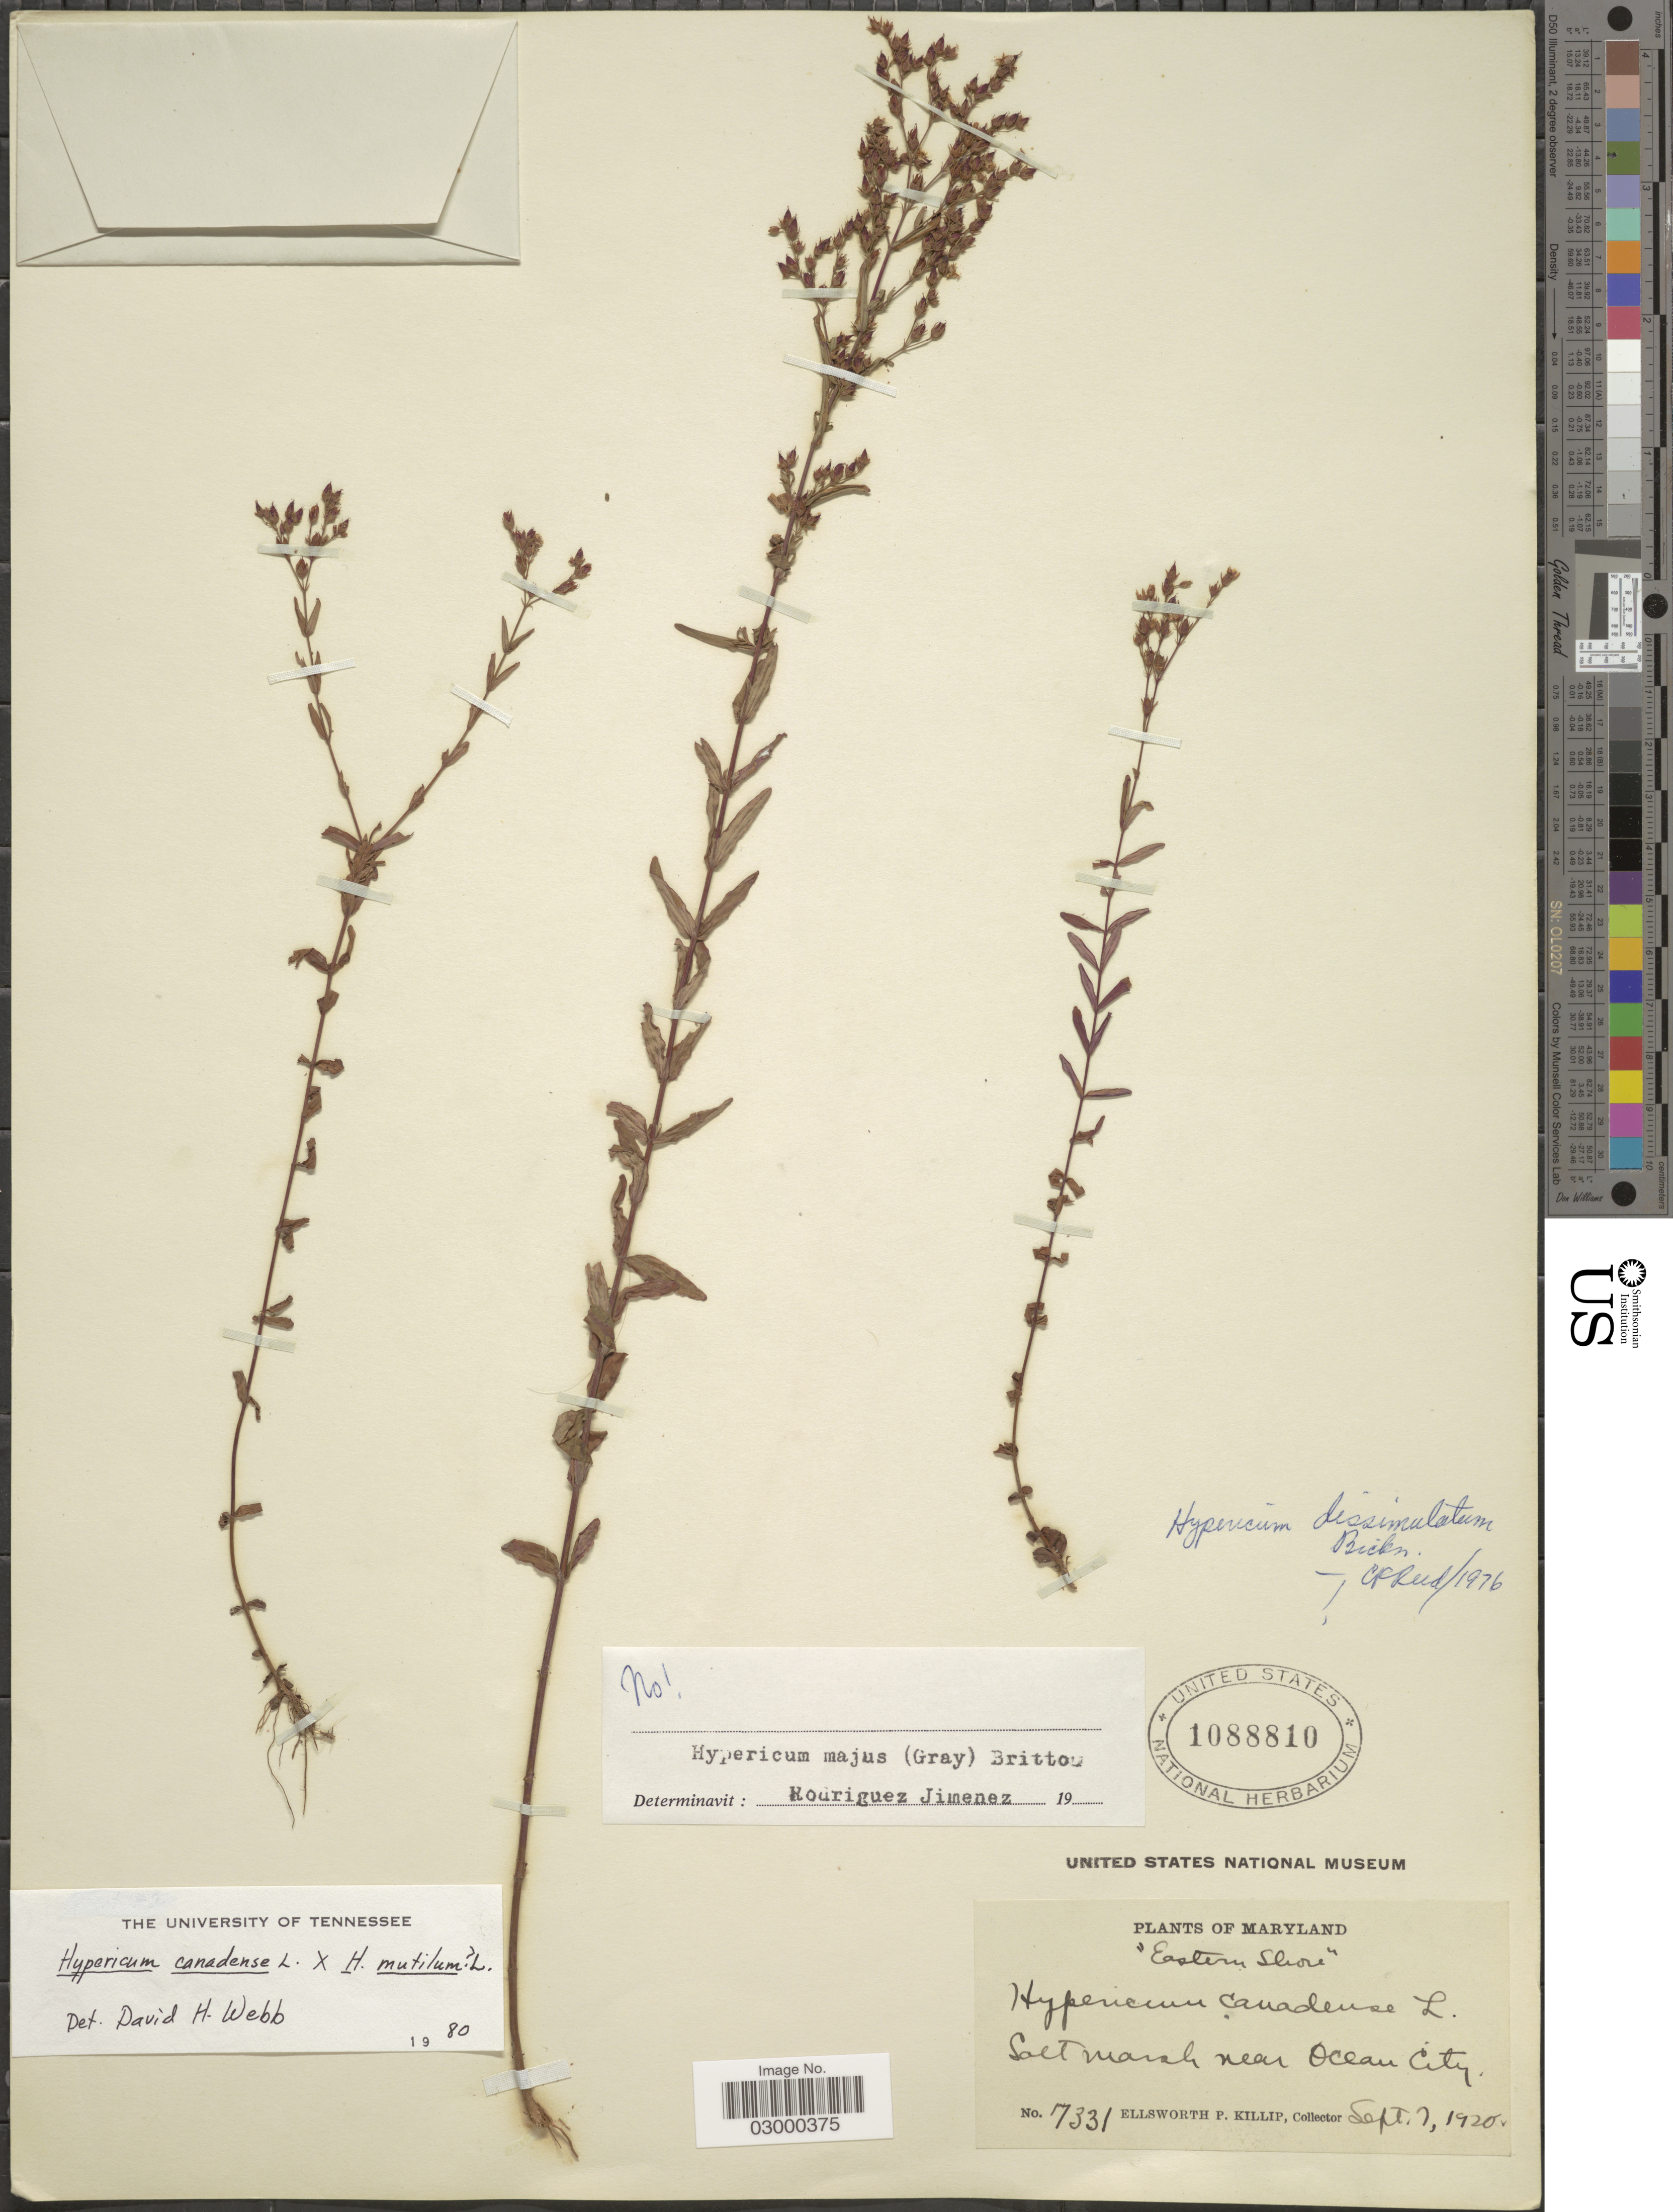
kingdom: Plantae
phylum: Tracheophyta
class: Magnoliopsida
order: Malpighiales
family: Hypericaceae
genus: Hypericum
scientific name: Hypericum canadense x H. mutilum L.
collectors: E. P. Killip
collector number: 7331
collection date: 1920-09-07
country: United States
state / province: Maryland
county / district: Worcester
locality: Eastern Shore, Salt marsh near Ocean City.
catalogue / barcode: US 1088810